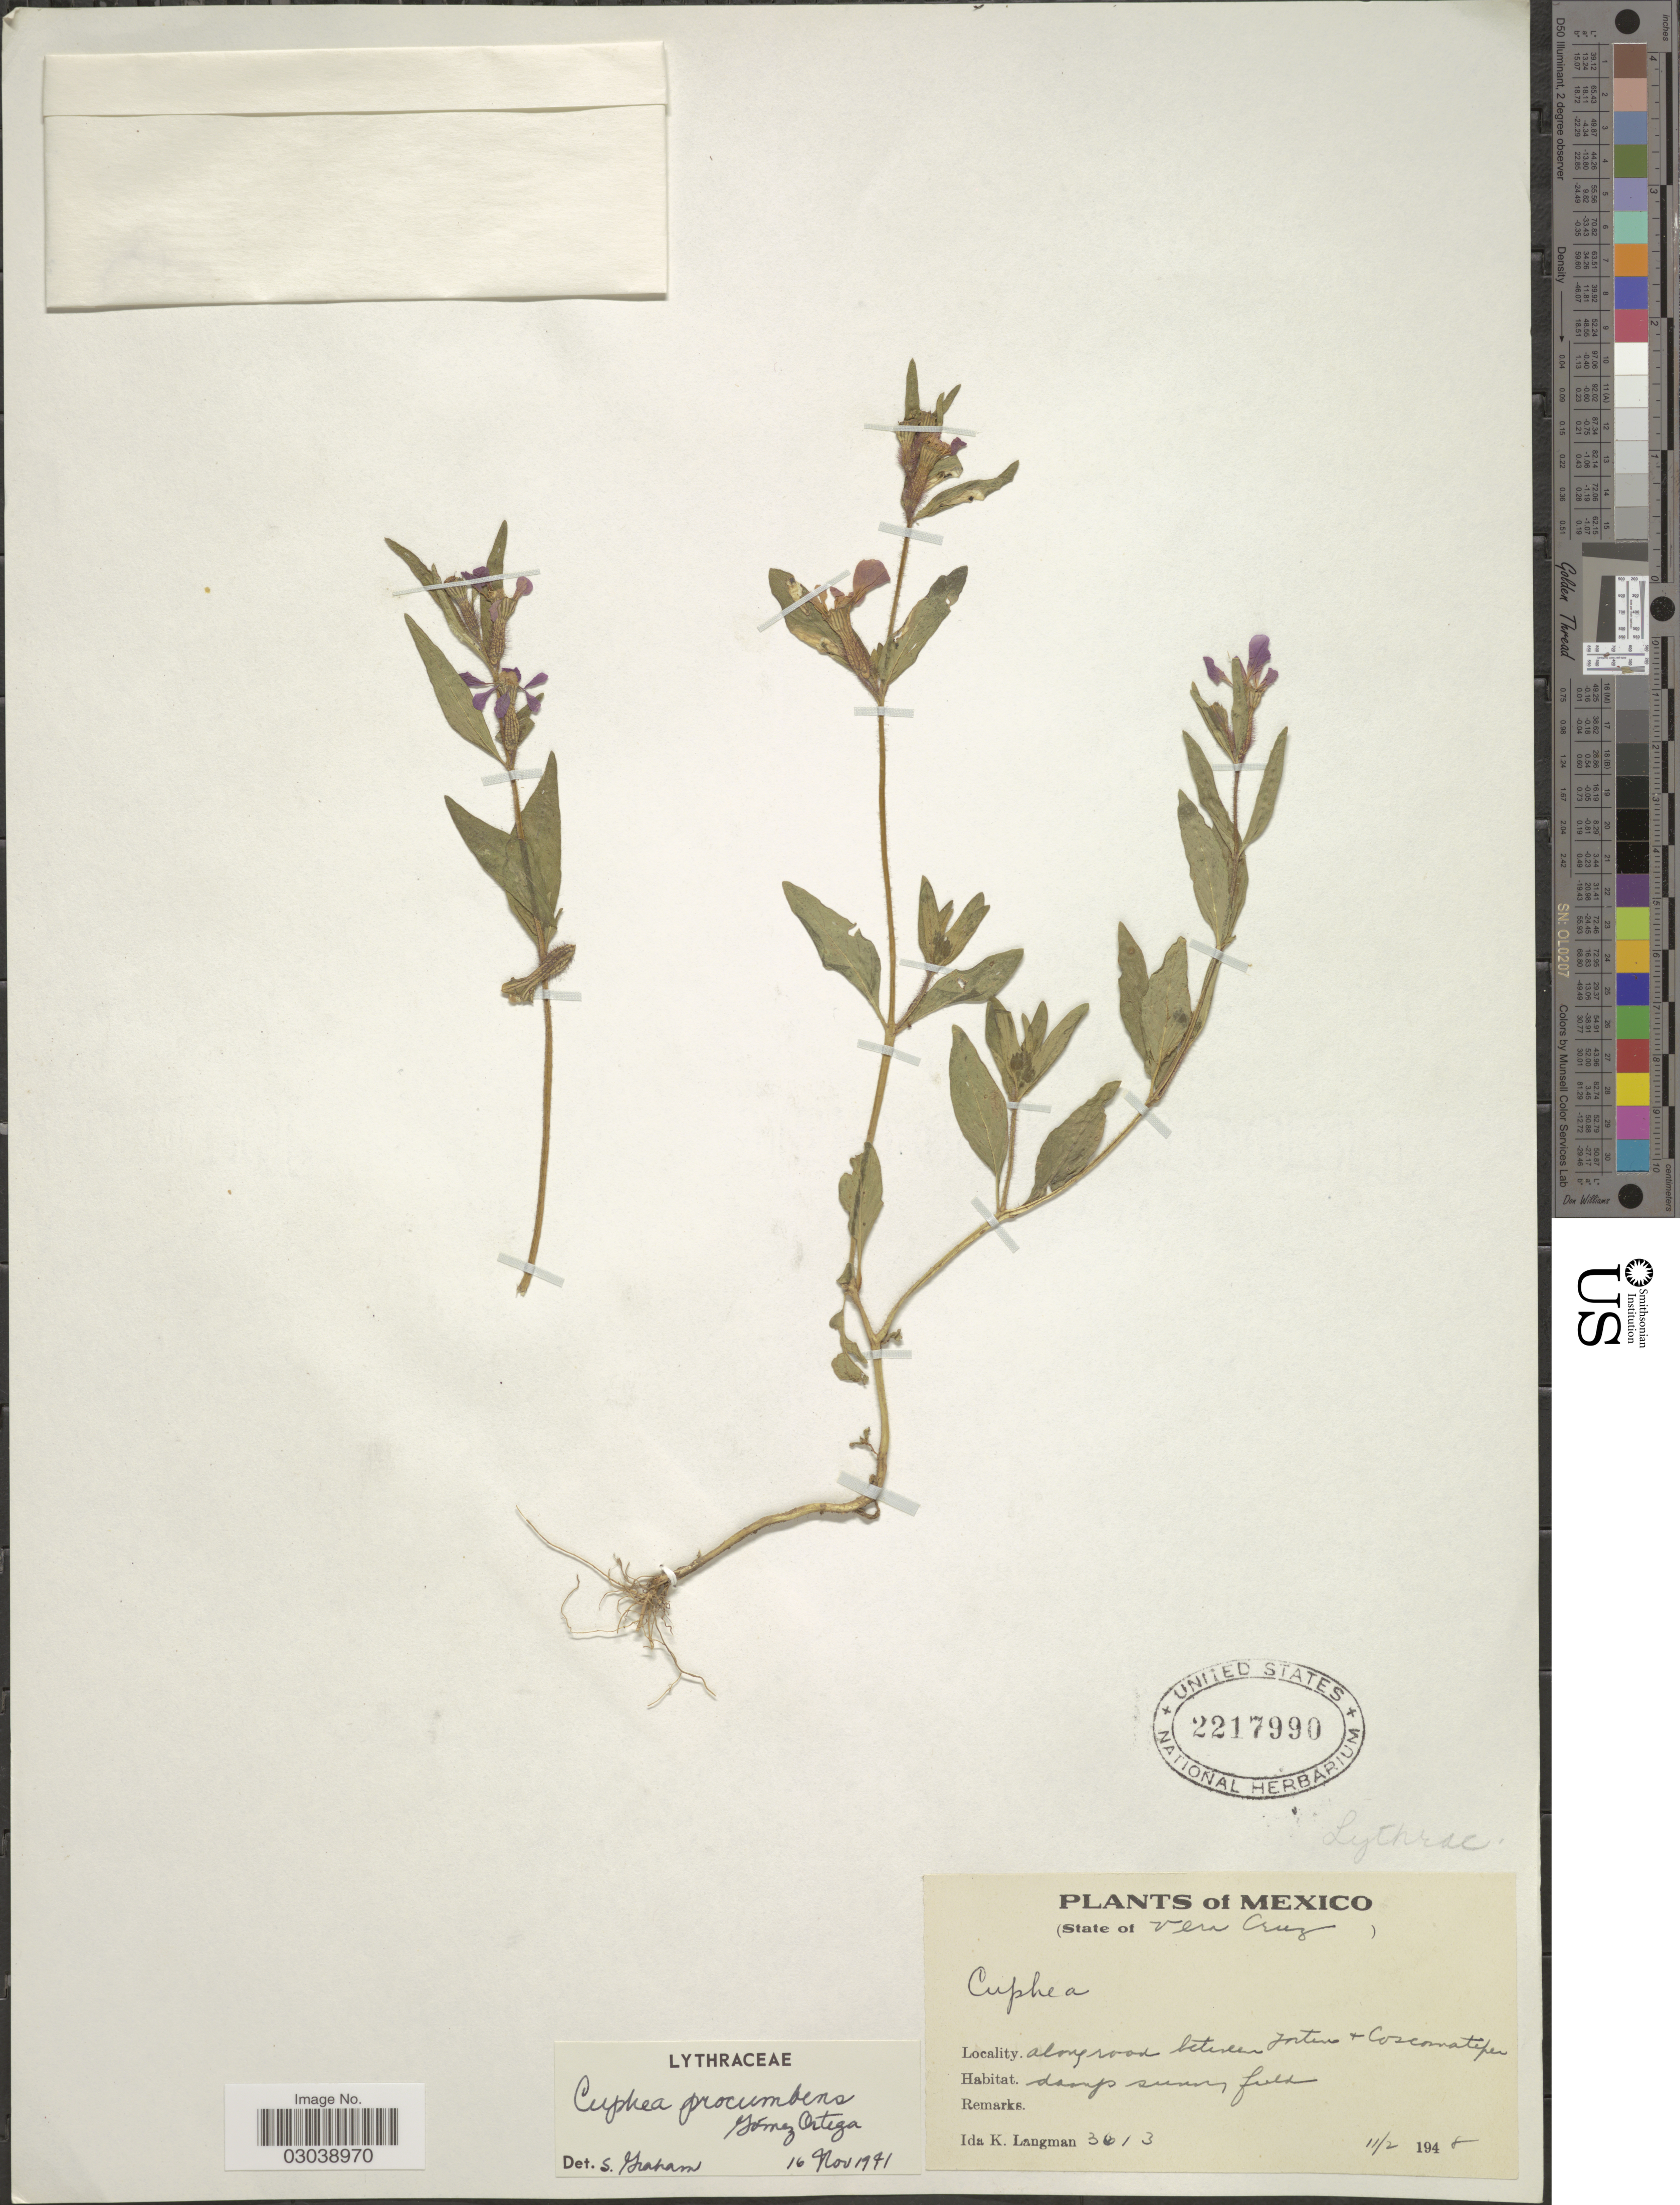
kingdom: Plantae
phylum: Tracheophyta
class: Magnoliopsida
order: Myrtales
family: Lythraceae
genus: Cuphea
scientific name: Cuphea procumbens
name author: L.D. Gómez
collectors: I. K. Langman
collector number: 3613*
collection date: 1948-02-11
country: Mexico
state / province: Veracruz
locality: State of Vera Cruz, along road between Fortin & Coscomatepec.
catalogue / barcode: US 2217990